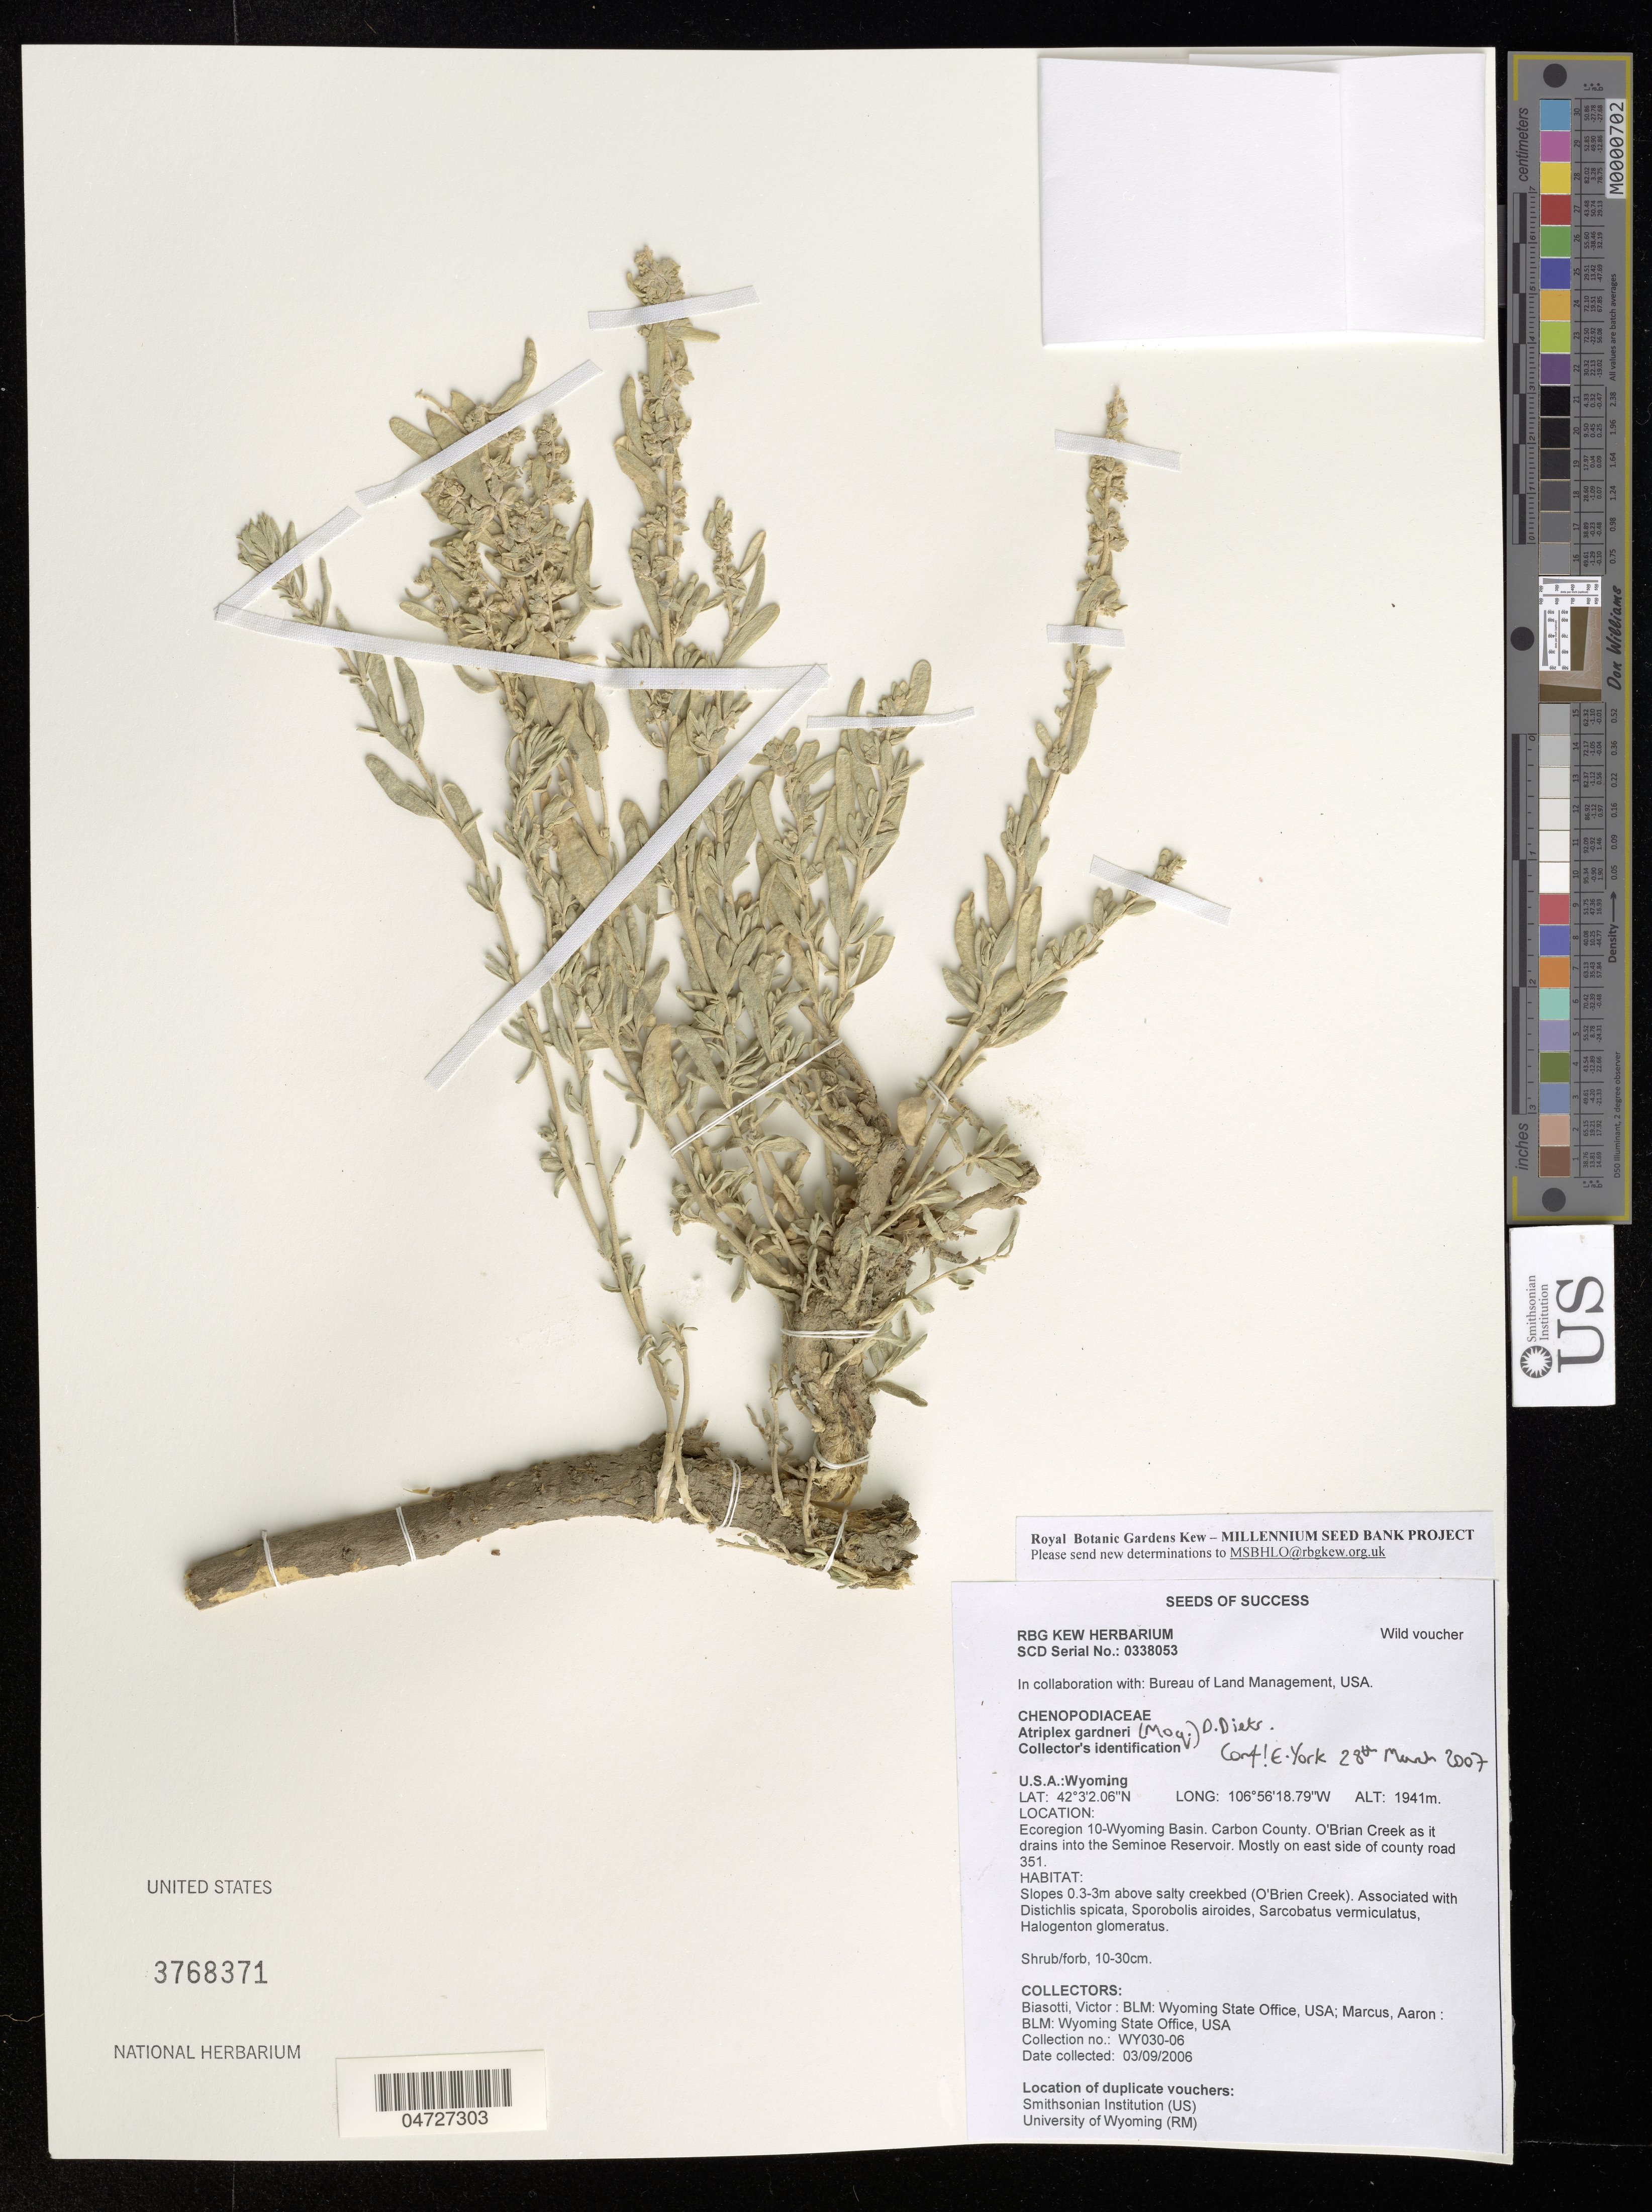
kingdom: Plantae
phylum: Tracheophyta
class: Magnoliopsida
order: Caryophyllales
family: Amaranthaceae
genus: Atriplex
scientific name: Atriplex gardneri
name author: (Moq.) D. Dietr.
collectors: V. Biasotti & A. Marcus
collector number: WY030-06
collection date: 2006-09-03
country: United States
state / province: Wyoming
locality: Ecoregion 10-Wyoming Basin. Carbon County. O'Brian Creek as it drains into the Seminoe Reservoir. Mostly on east side of county road 351.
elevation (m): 1941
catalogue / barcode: US 3768371